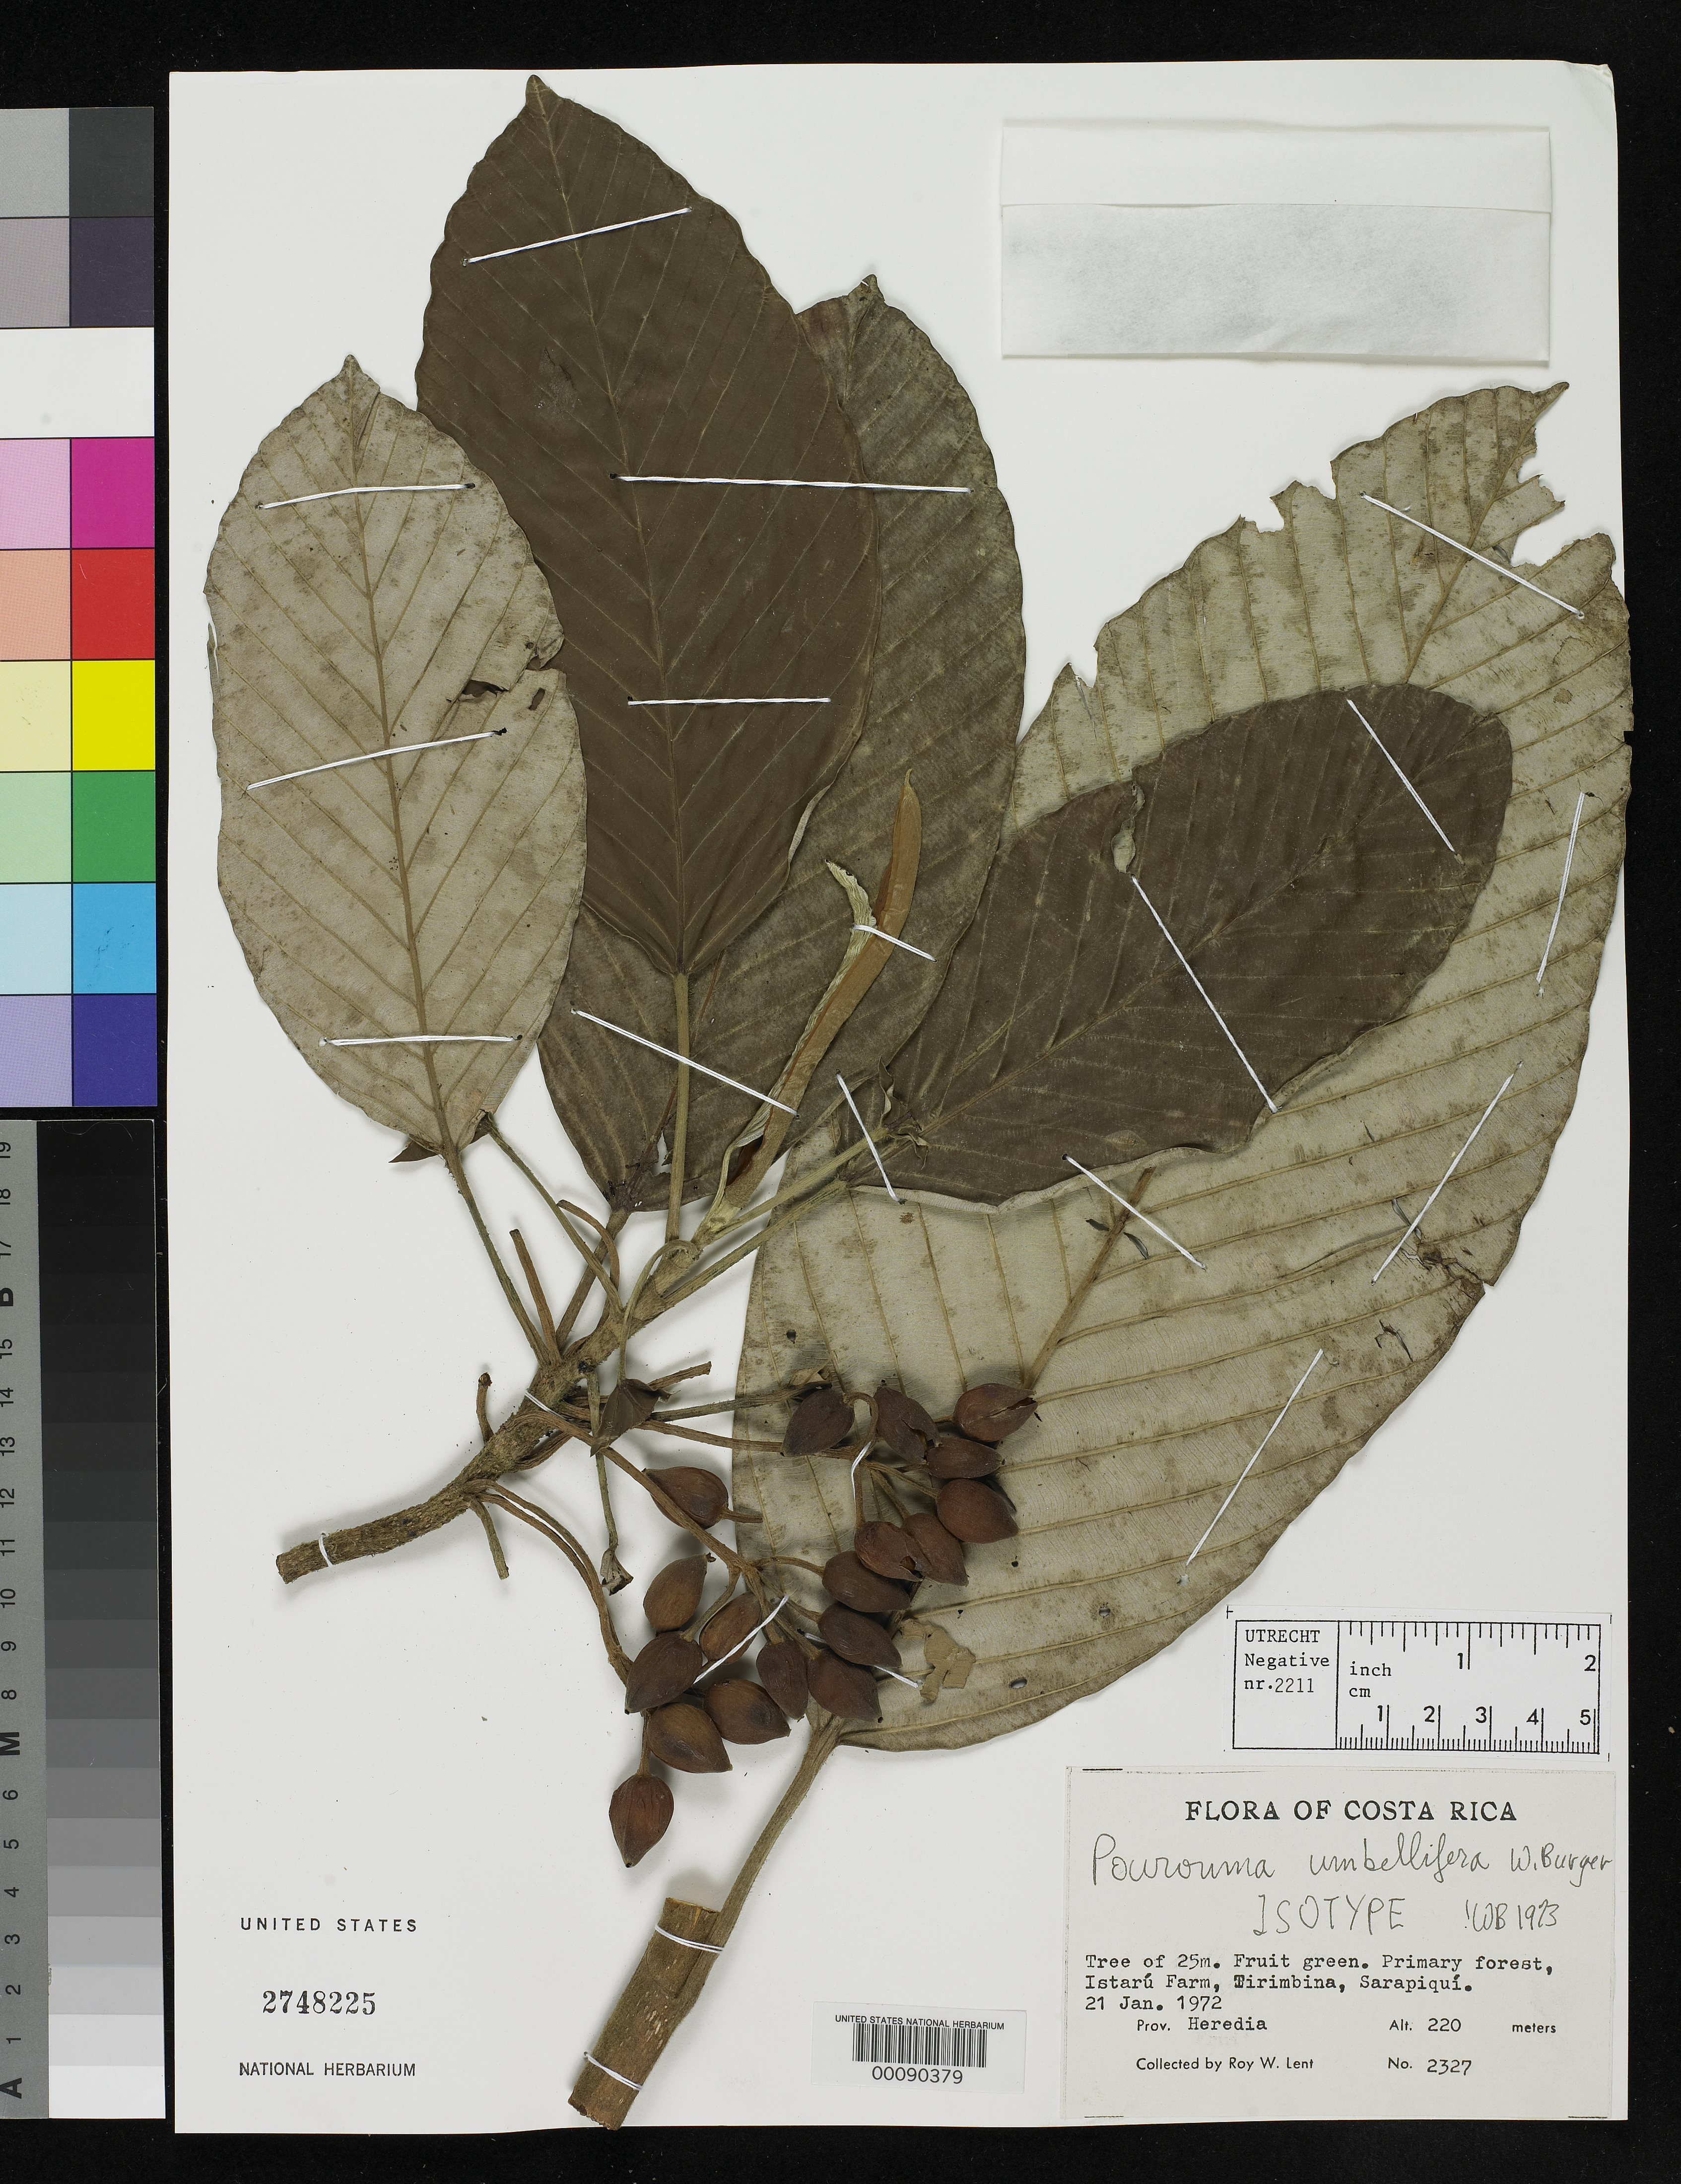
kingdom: Plantae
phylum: Tracheophyta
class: Magnoliopsida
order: Rosales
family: Urticaceae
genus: Pourouma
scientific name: Pourouma umbellifera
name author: W.C. Burger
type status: Isotype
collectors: R. W. Lent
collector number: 2327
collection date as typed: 21 Jan 1972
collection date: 1972-01-21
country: Costa Rica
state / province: Heredia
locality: Istaru farm, Tirimbina, Sarapiqui.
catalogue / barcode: US 2748225